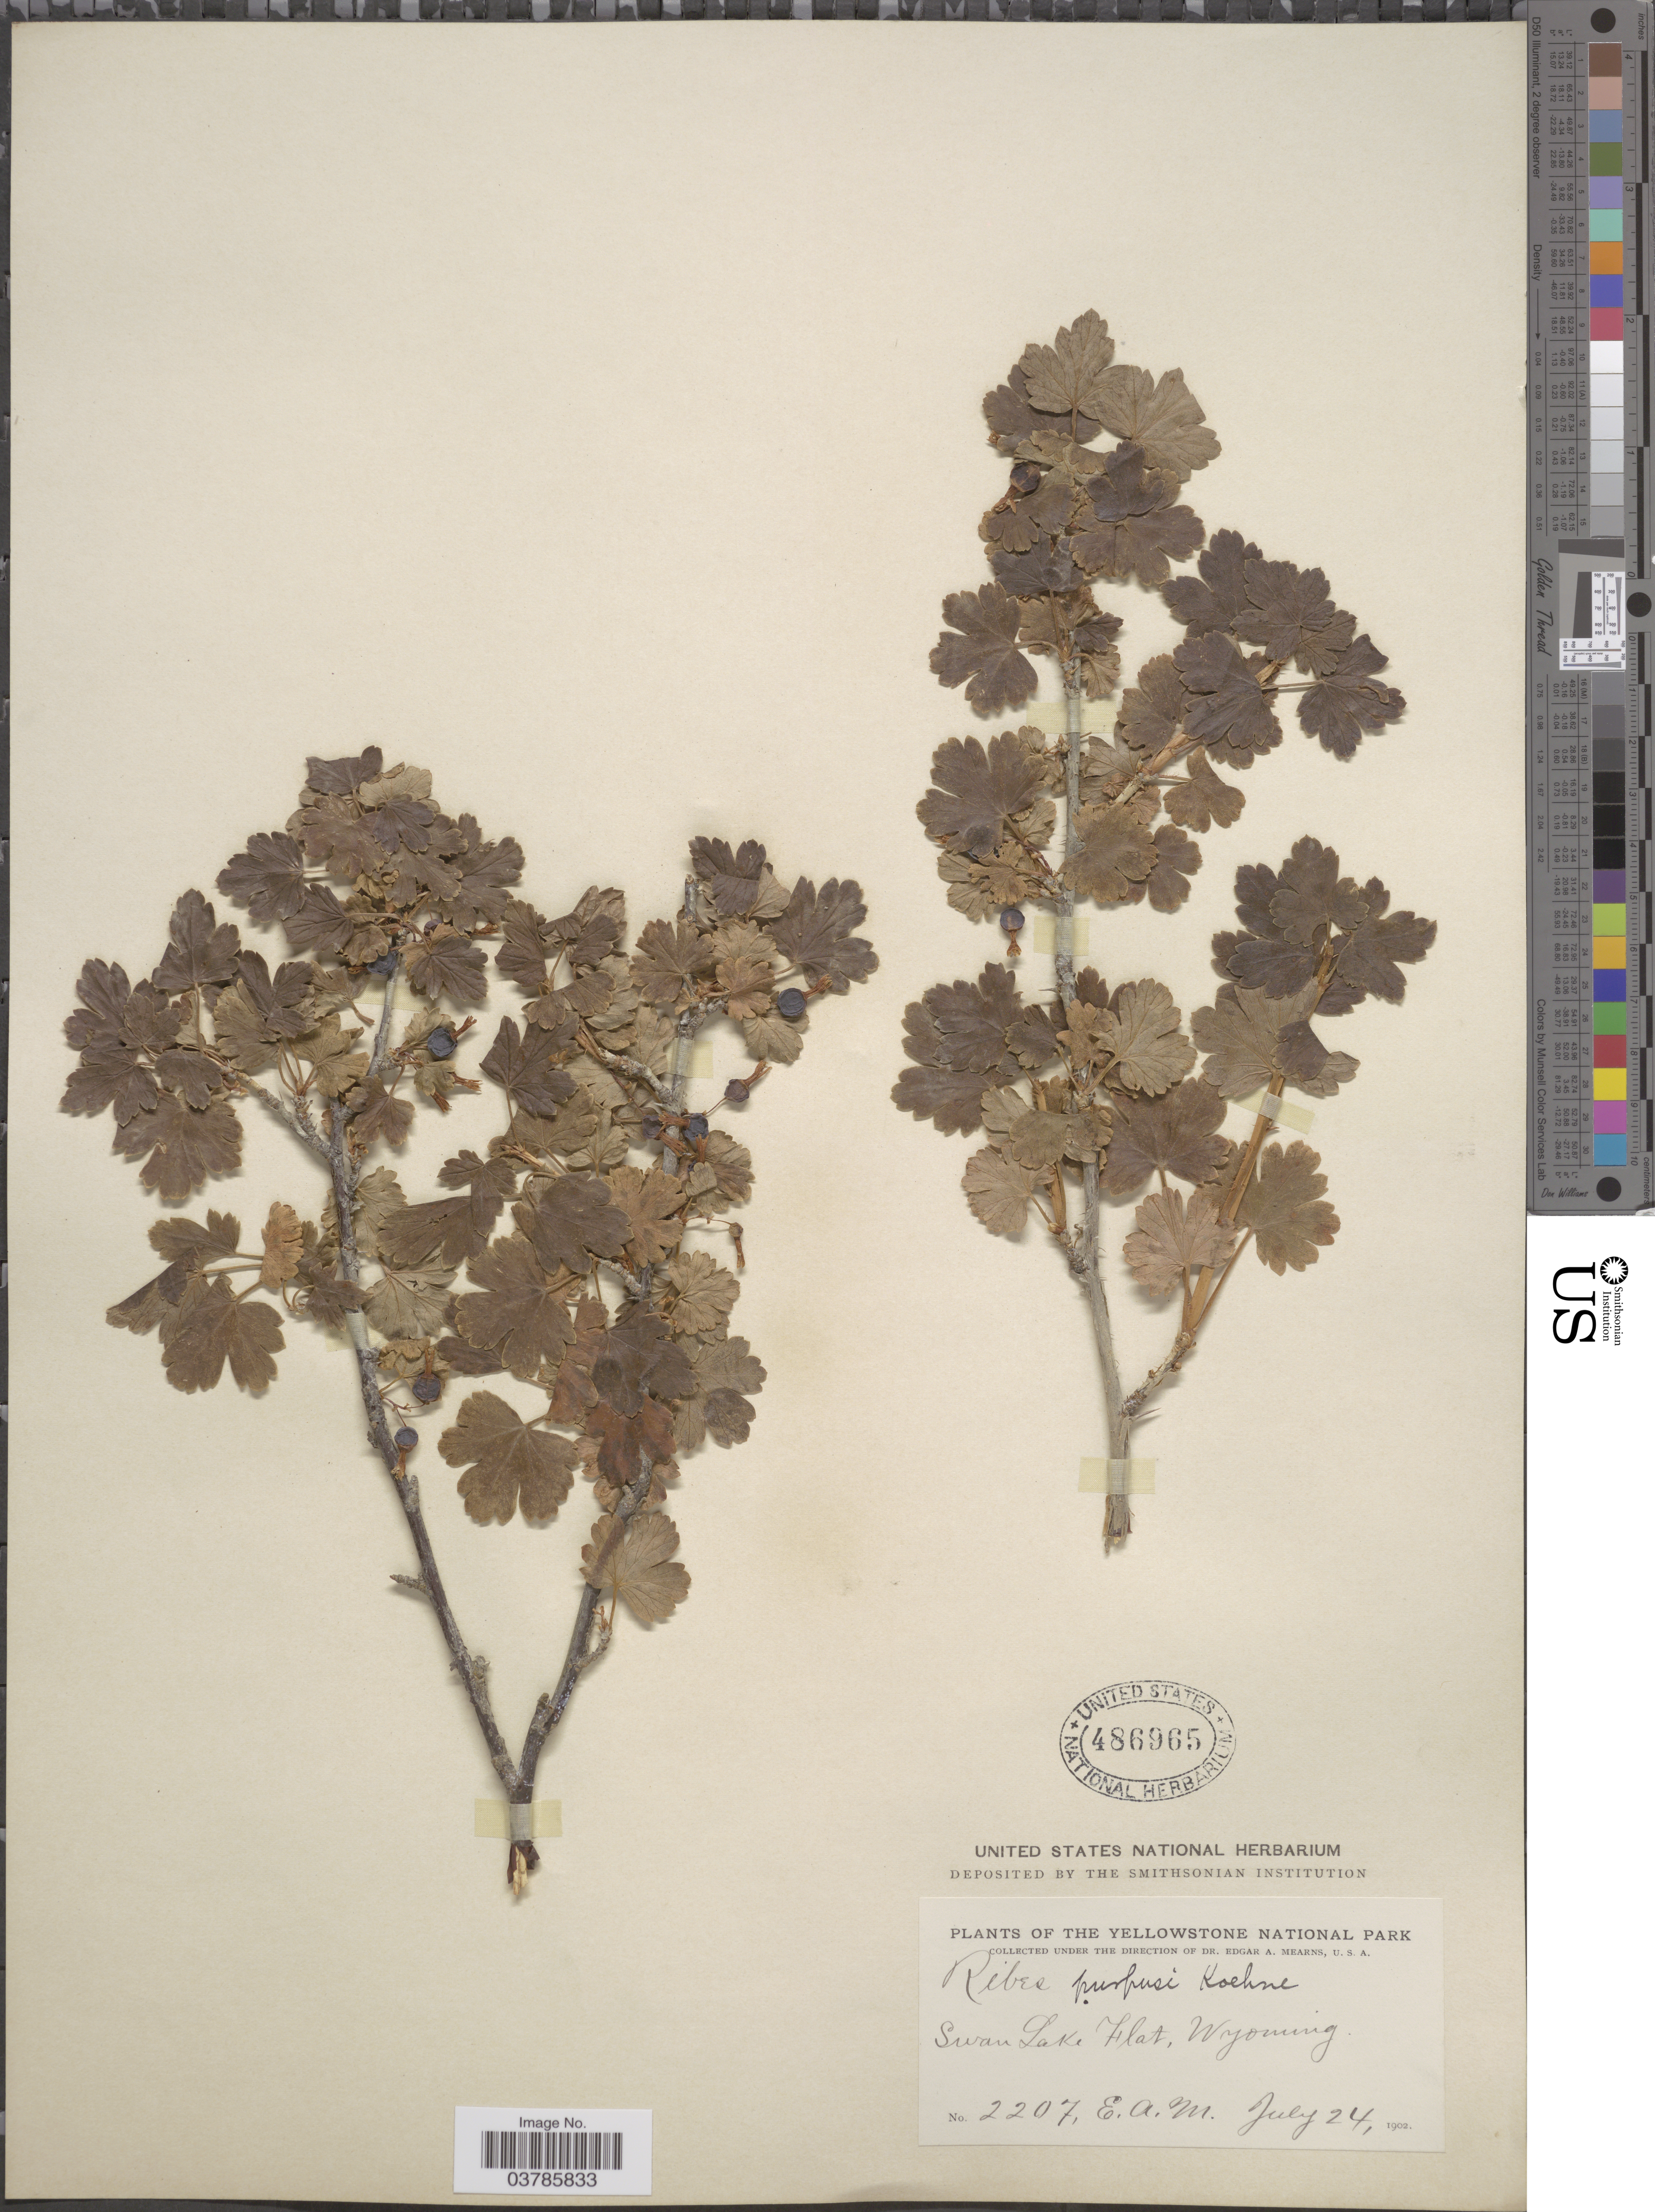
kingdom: Plantae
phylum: Tracheophyta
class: Magnoliopsida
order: Saxifragales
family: Grossulariaceae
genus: Ribes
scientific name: Ribes inerme var. inerme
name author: Rydb.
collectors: E. A. Mearns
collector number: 2207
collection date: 1902-07-24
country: United States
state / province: Wyoming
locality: Yellowstone National Park. Swan Lake Flat.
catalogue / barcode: US 486965